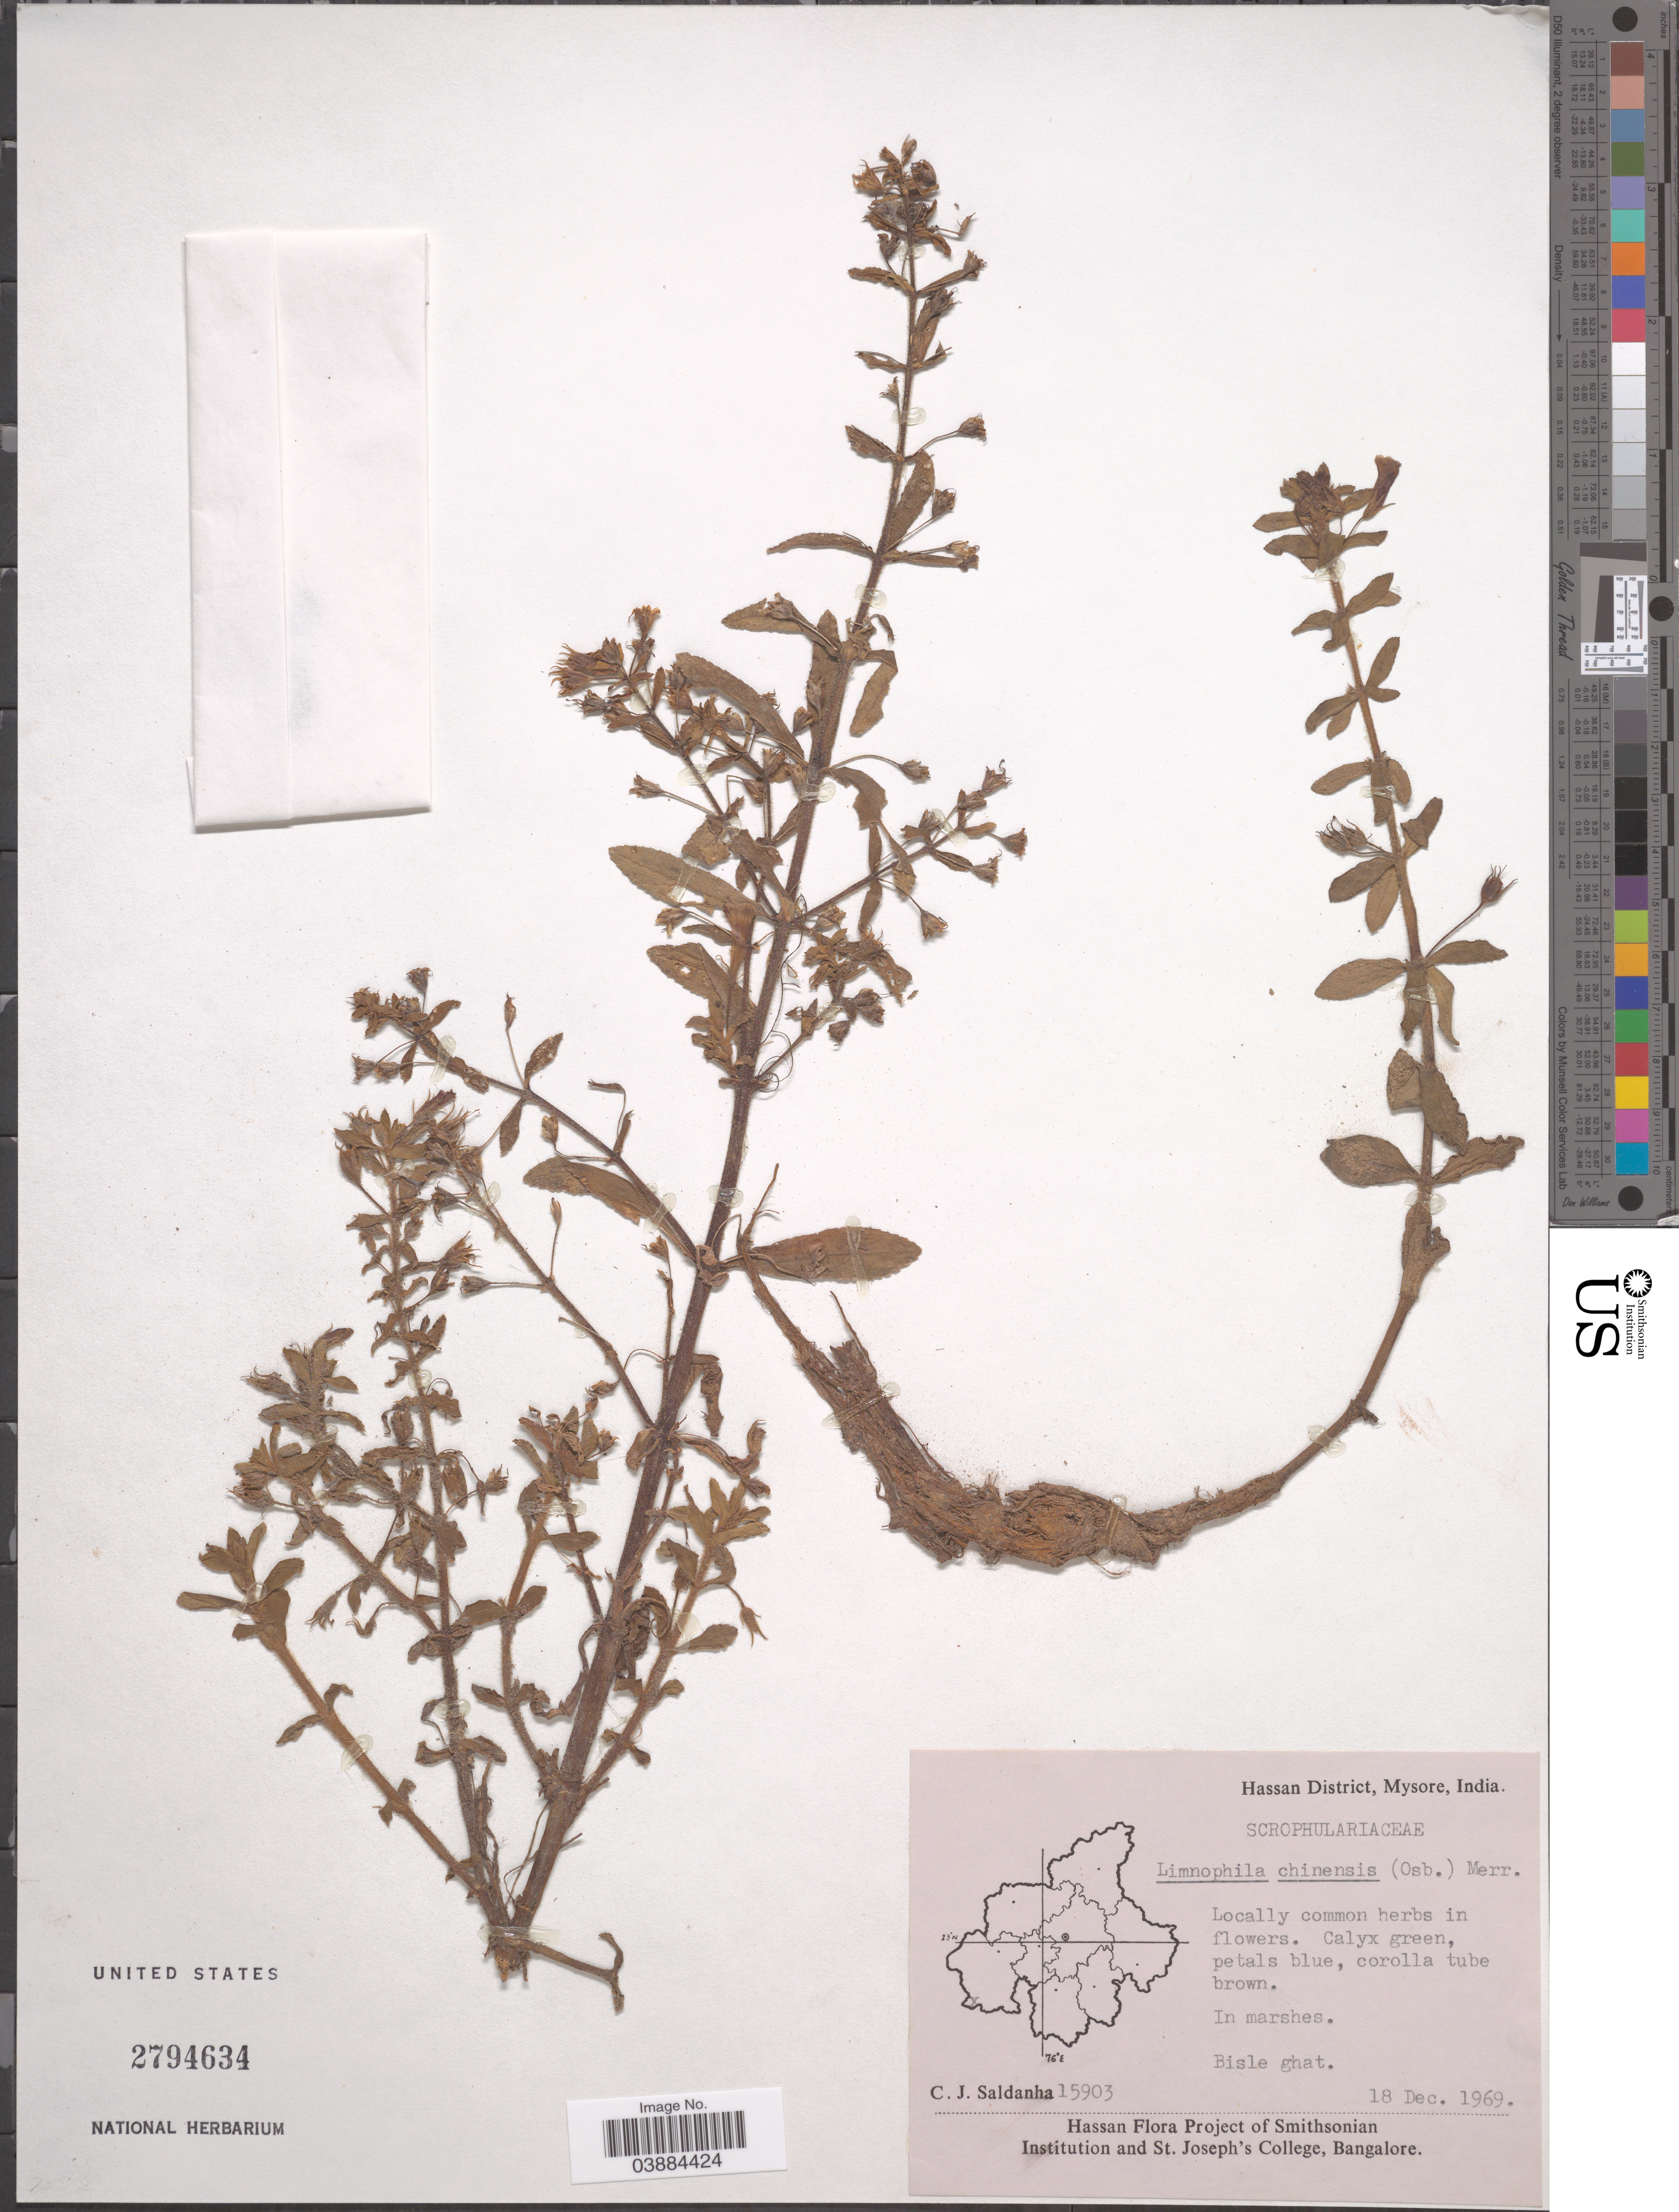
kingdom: Plantae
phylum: Tracheophyta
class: Magnoliopsida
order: Lamiales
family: Plantaginaceae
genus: Limnophila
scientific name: Limnophila chinensis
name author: (Osbeck) Merr.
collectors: C. J. Saldanha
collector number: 15903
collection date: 1969-12-18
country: India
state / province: Karnataka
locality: Hassan District, Mysore. Bisle ghat.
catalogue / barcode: US 2794634